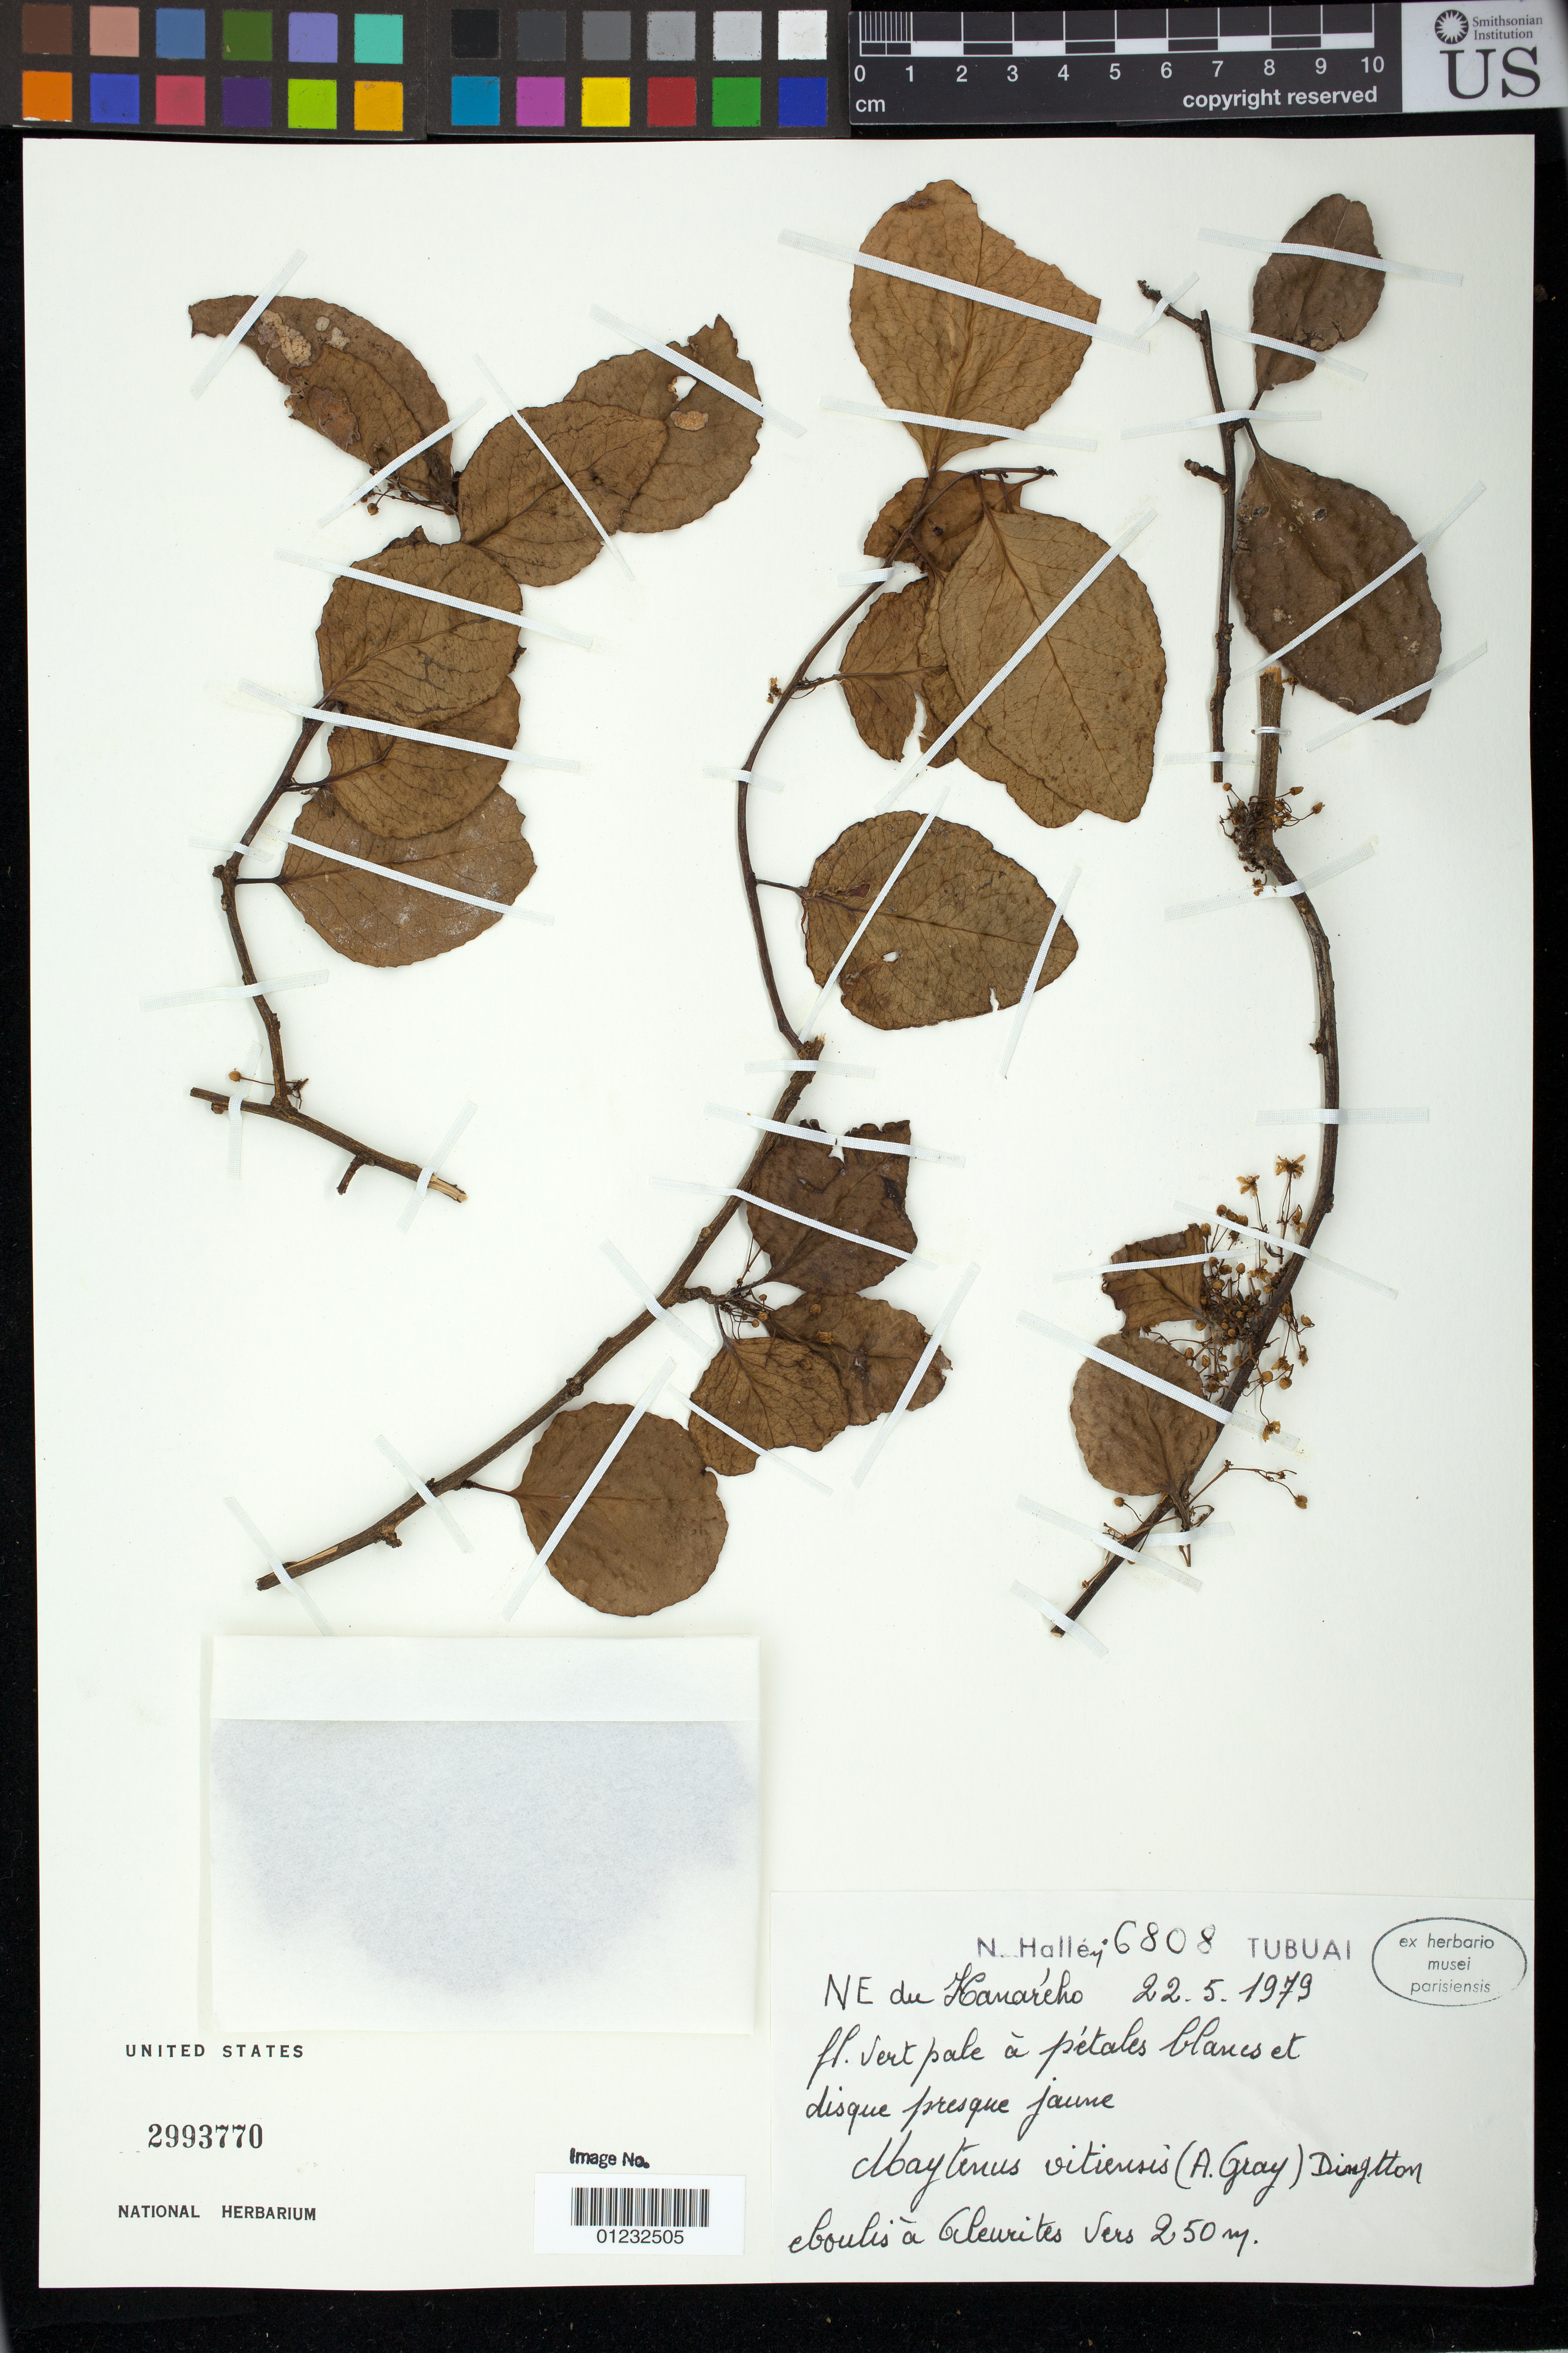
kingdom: Plantae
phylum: Tracheophyta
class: Magnoliopsida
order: Celastrales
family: Celastraceae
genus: Gymnosporia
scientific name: Gymnosporia vitiensis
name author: Seem.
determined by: Wagner, W. L., (BOT), Smithsonian Institution - National Museum of Natural History (UNITED STATES)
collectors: N. Hallé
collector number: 6808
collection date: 1979-05-22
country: French Polynesia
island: Tubuai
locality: NE du Hanareho.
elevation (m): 250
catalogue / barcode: US 2993770